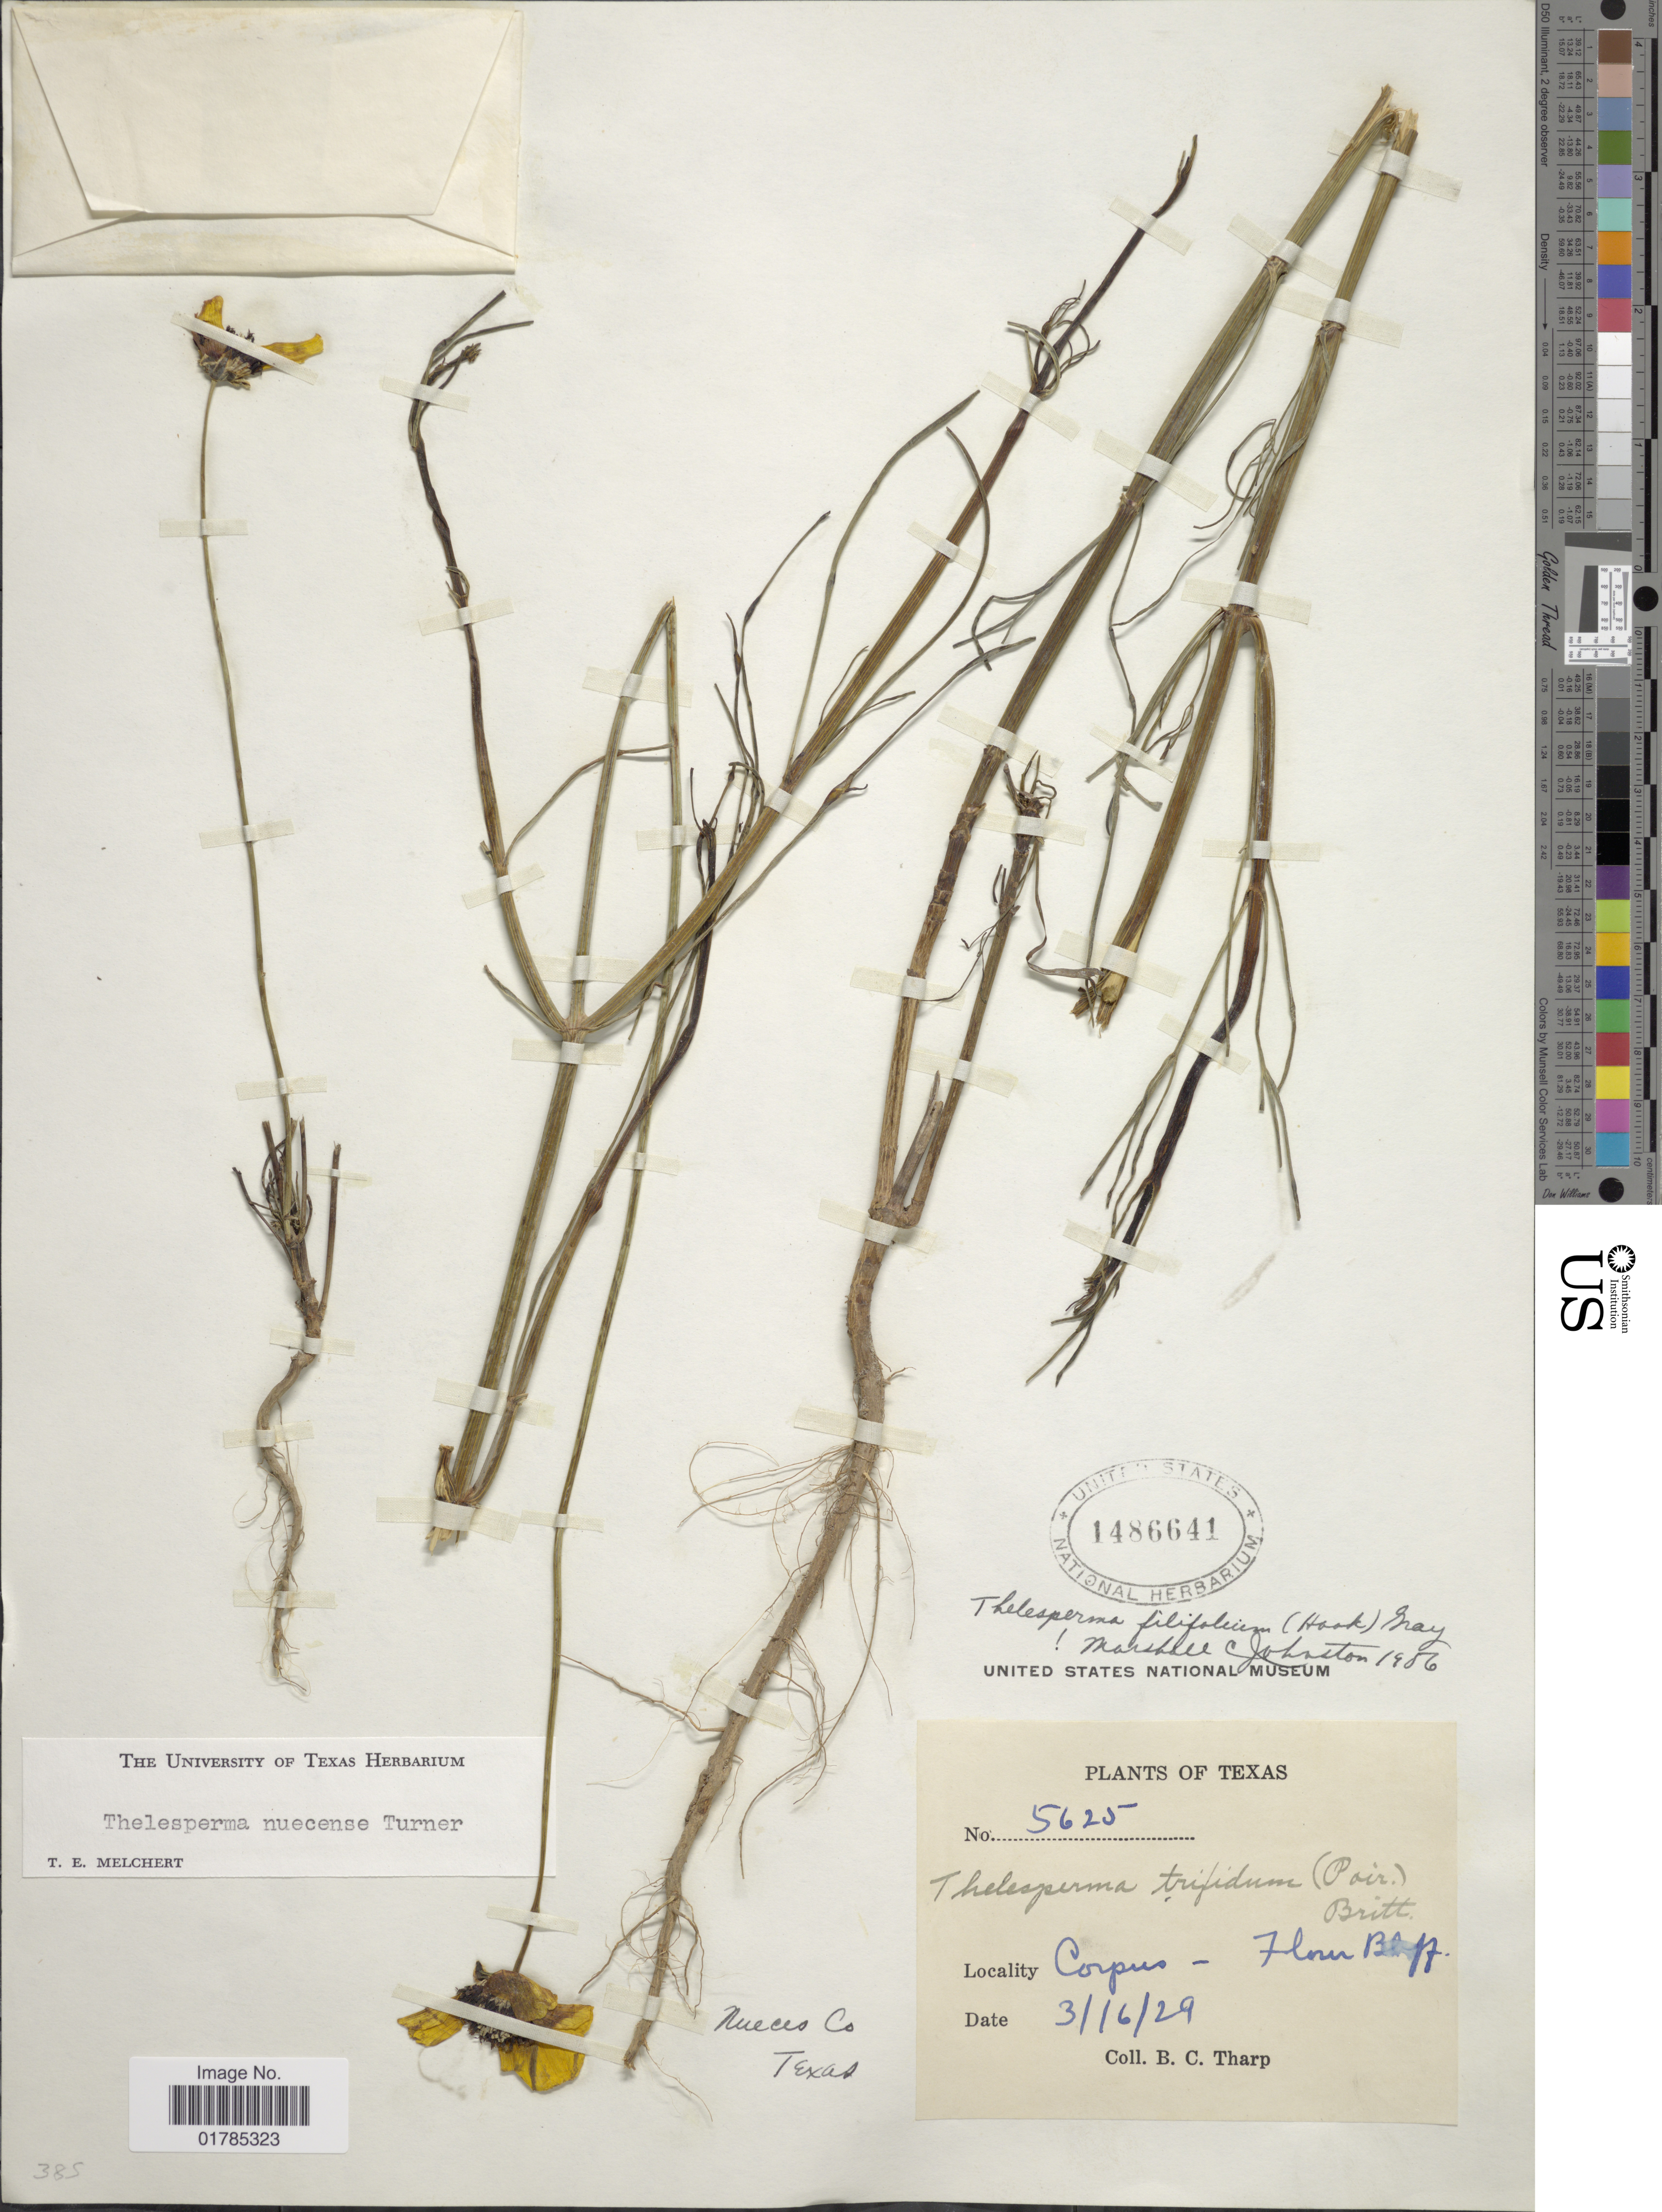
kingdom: Plantae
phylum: Tracheophyta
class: Magnoliopsida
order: Asterales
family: Asteraceae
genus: Thelesperma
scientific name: Thelesperma nuecense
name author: B.L. Turner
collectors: B. C. Tharp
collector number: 5625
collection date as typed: Transcribed d/m/y: 16/3/29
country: United States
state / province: Texas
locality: Corpus - Flom Bluff Nueces Co.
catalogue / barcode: US 1486641